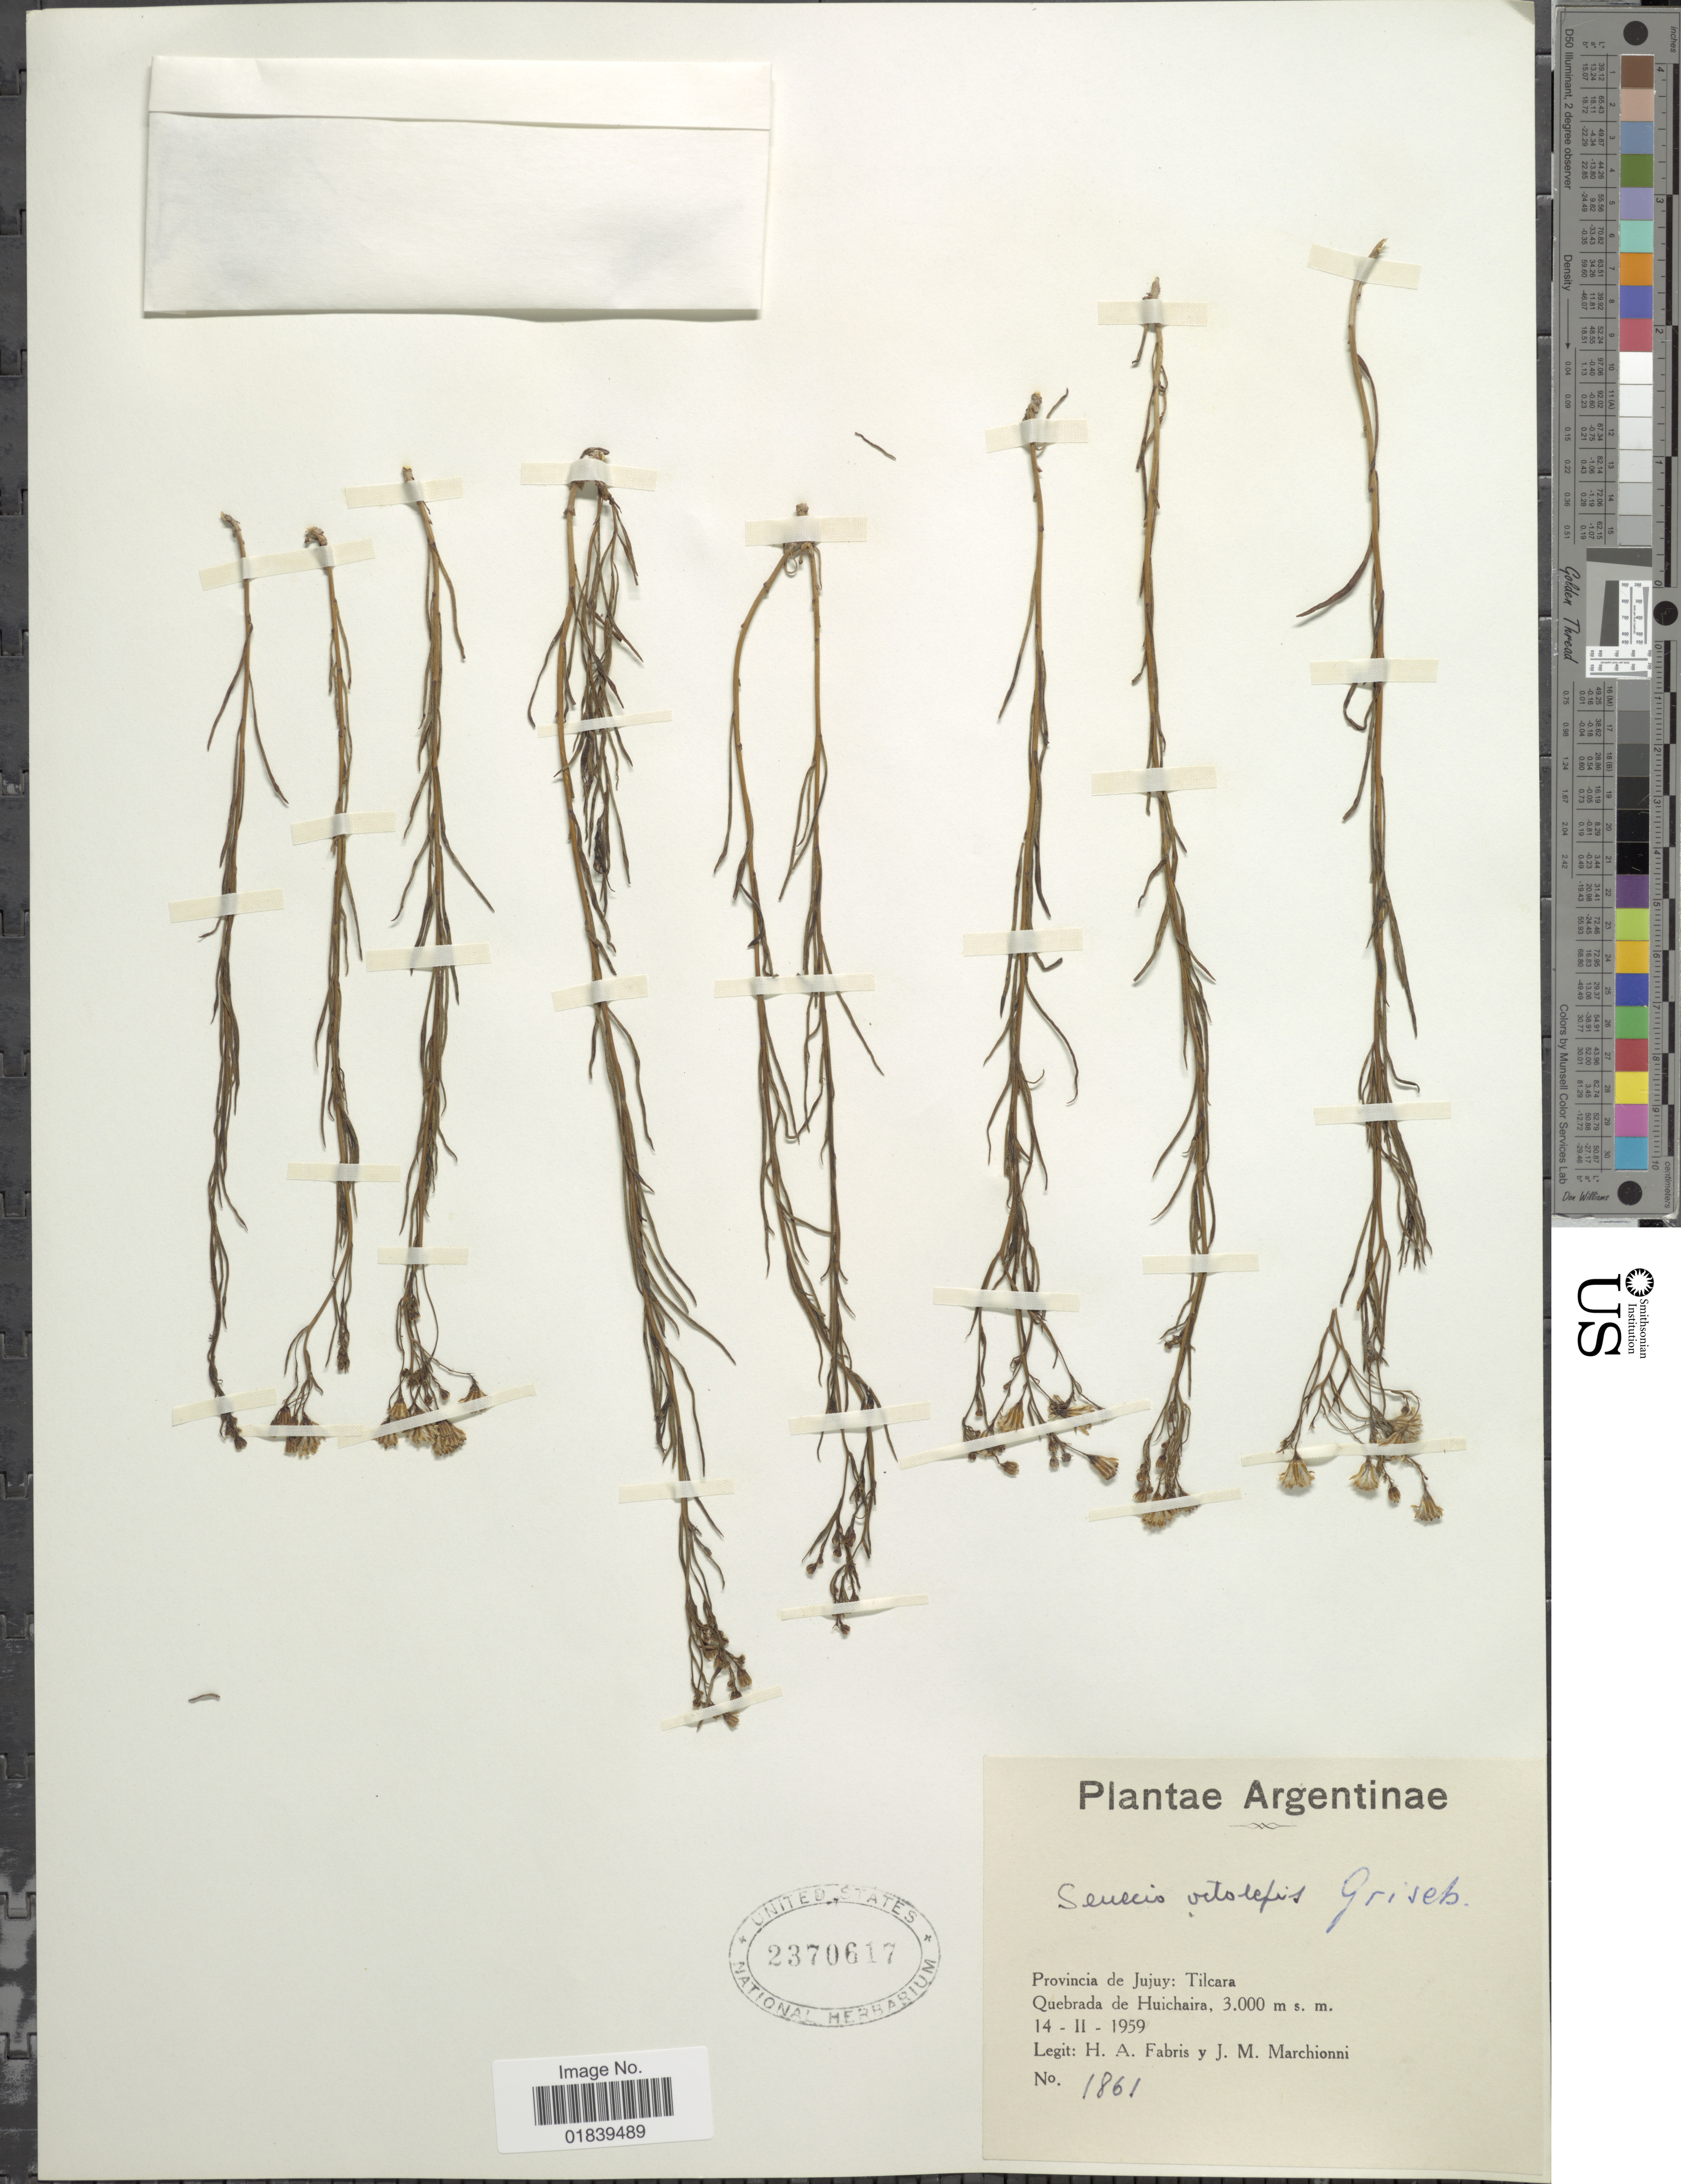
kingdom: Plantae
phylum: Tracheophyta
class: Magnoliopsida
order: Asterales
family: Asteraceae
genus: Senecio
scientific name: Senecio octolepis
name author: Griseb.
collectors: H. A. Fabris & J. Marchionni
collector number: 1861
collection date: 1959-02-14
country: Argentina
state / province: Jujuy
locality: Provincia de Jujuy: Tilcara. Quebrada de Huichaira.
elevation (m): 3000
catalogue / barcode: US 370617